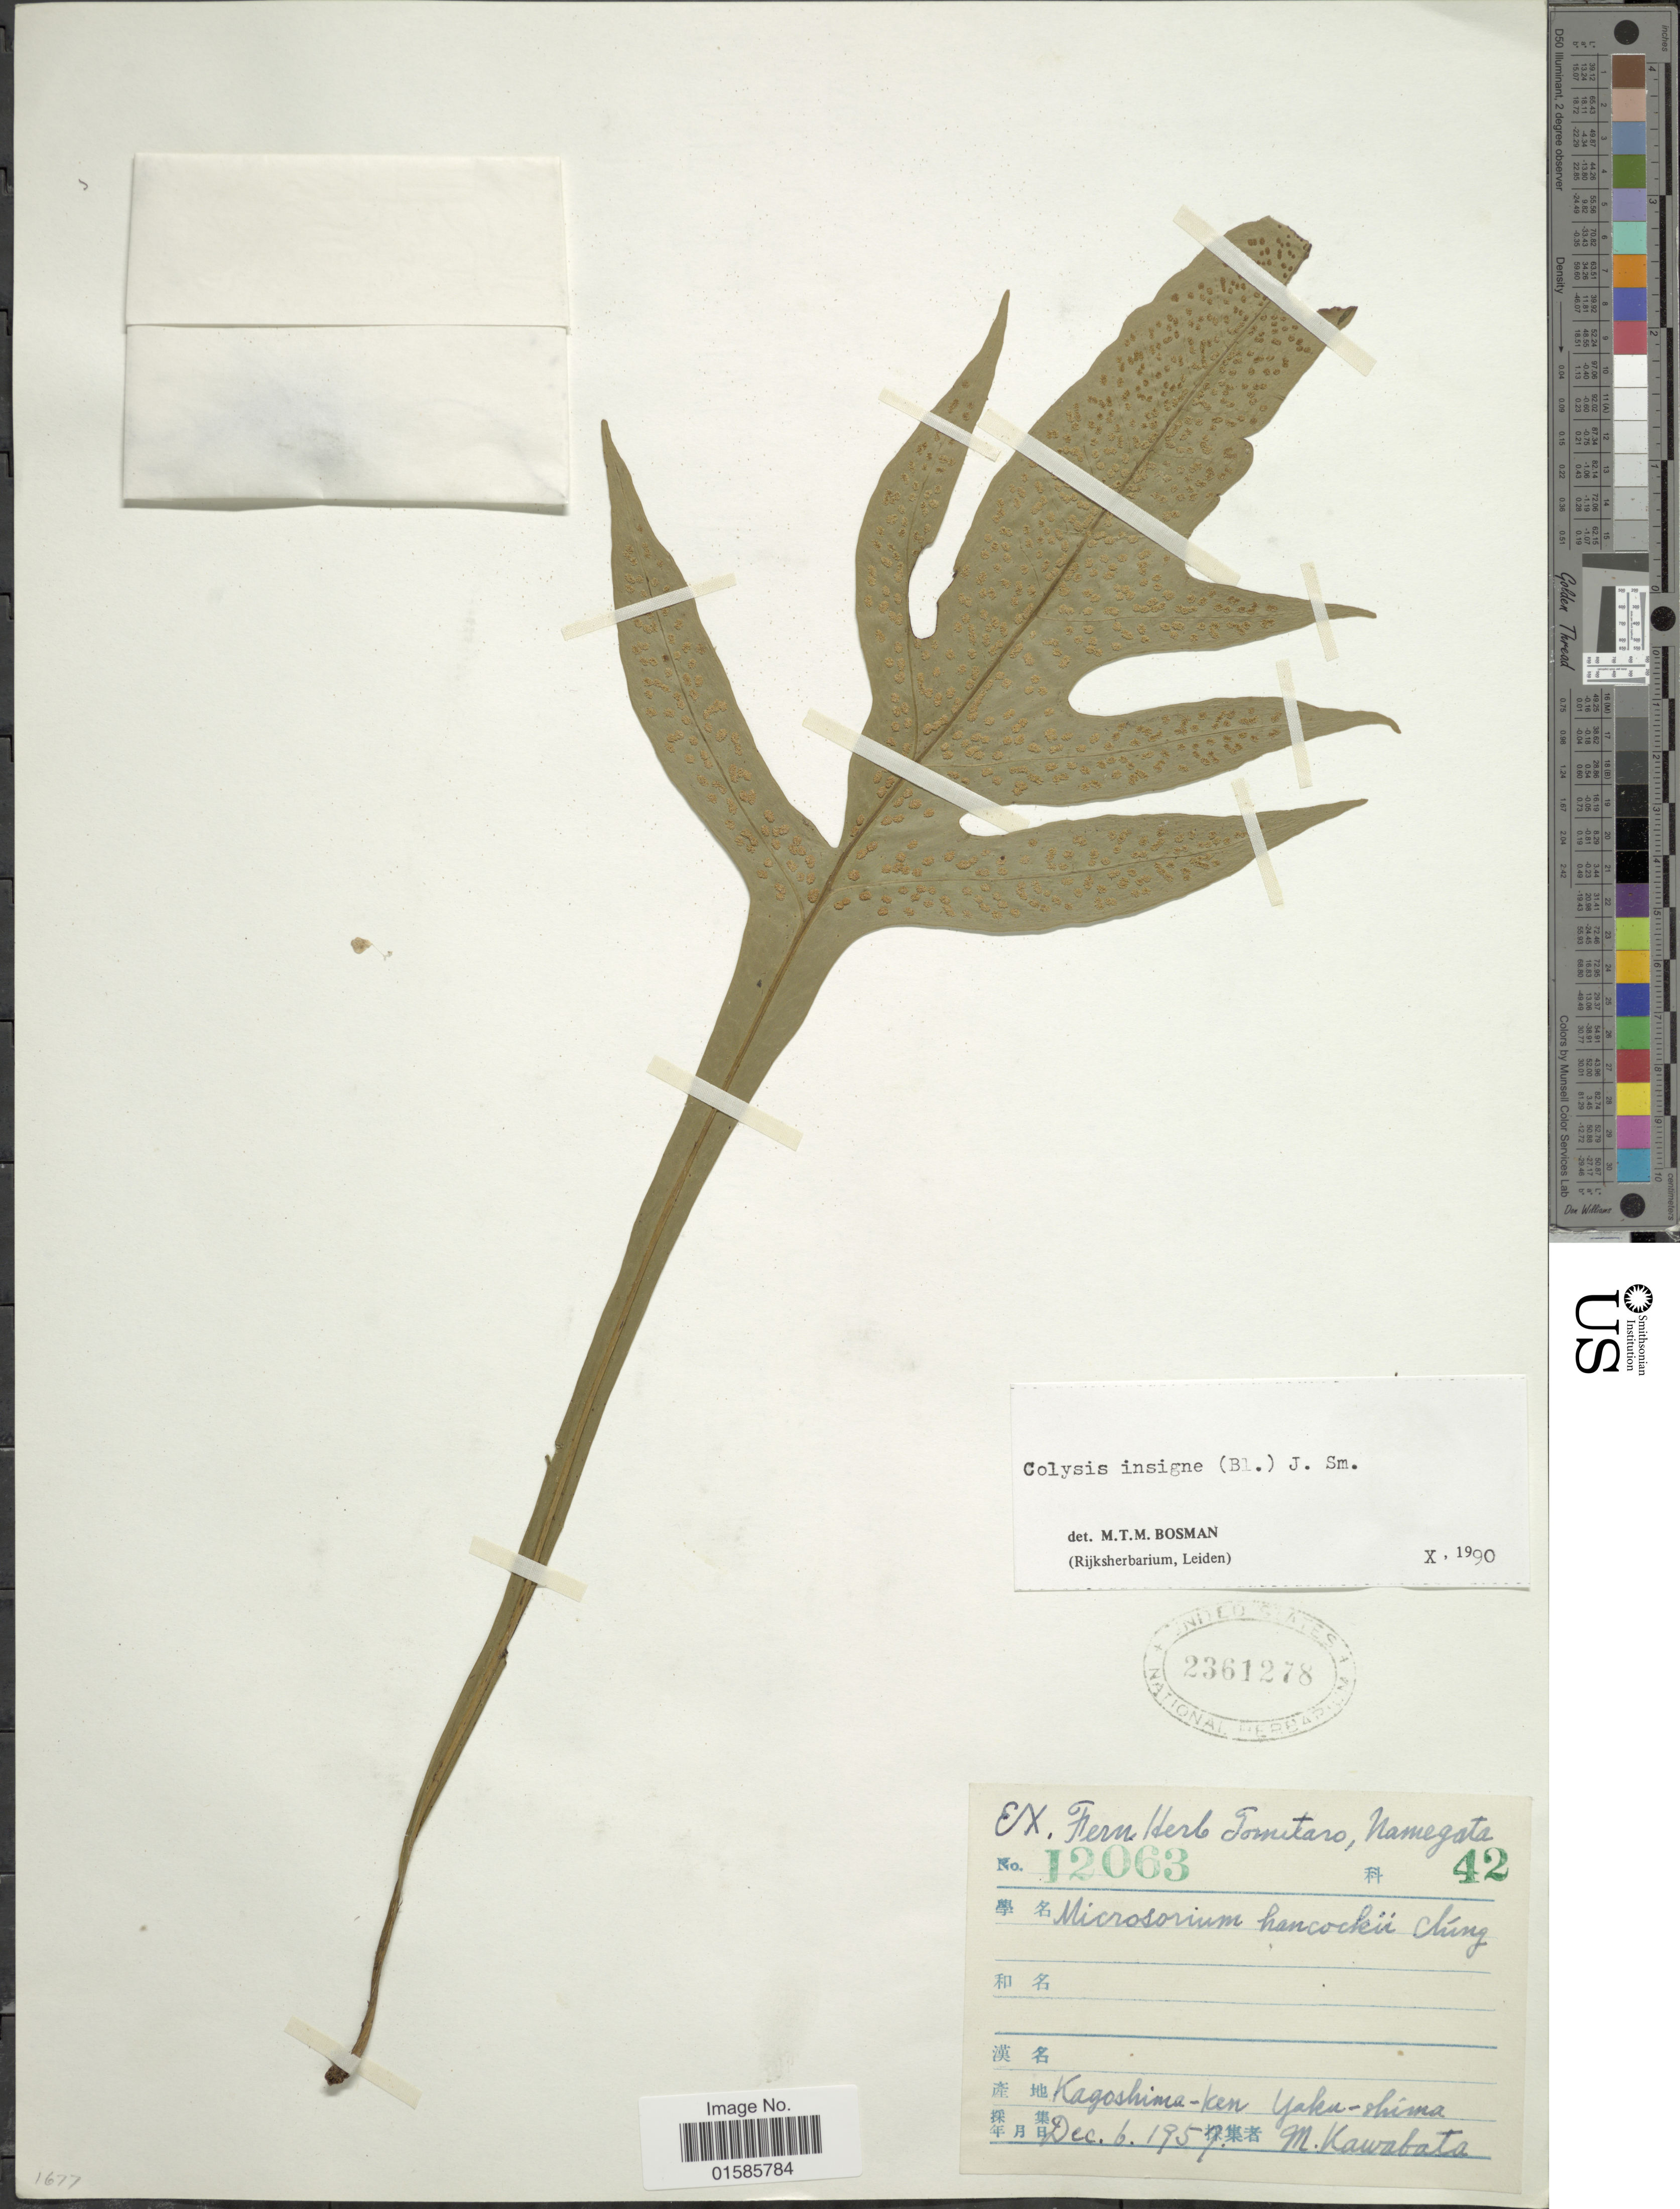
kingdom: Plantae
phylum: Tracheophyta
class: Polypodiopsida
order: Polypodiales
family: Polypodiaceae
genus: Microsorum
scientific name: Microsorum insigne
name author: (Blume) Copel.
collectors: M. Kawabata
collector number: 12063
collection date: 1959-12-06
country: Japan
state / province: Kagosima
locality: Kagoshima-ken Yaku-shima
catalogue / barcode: US 2361278